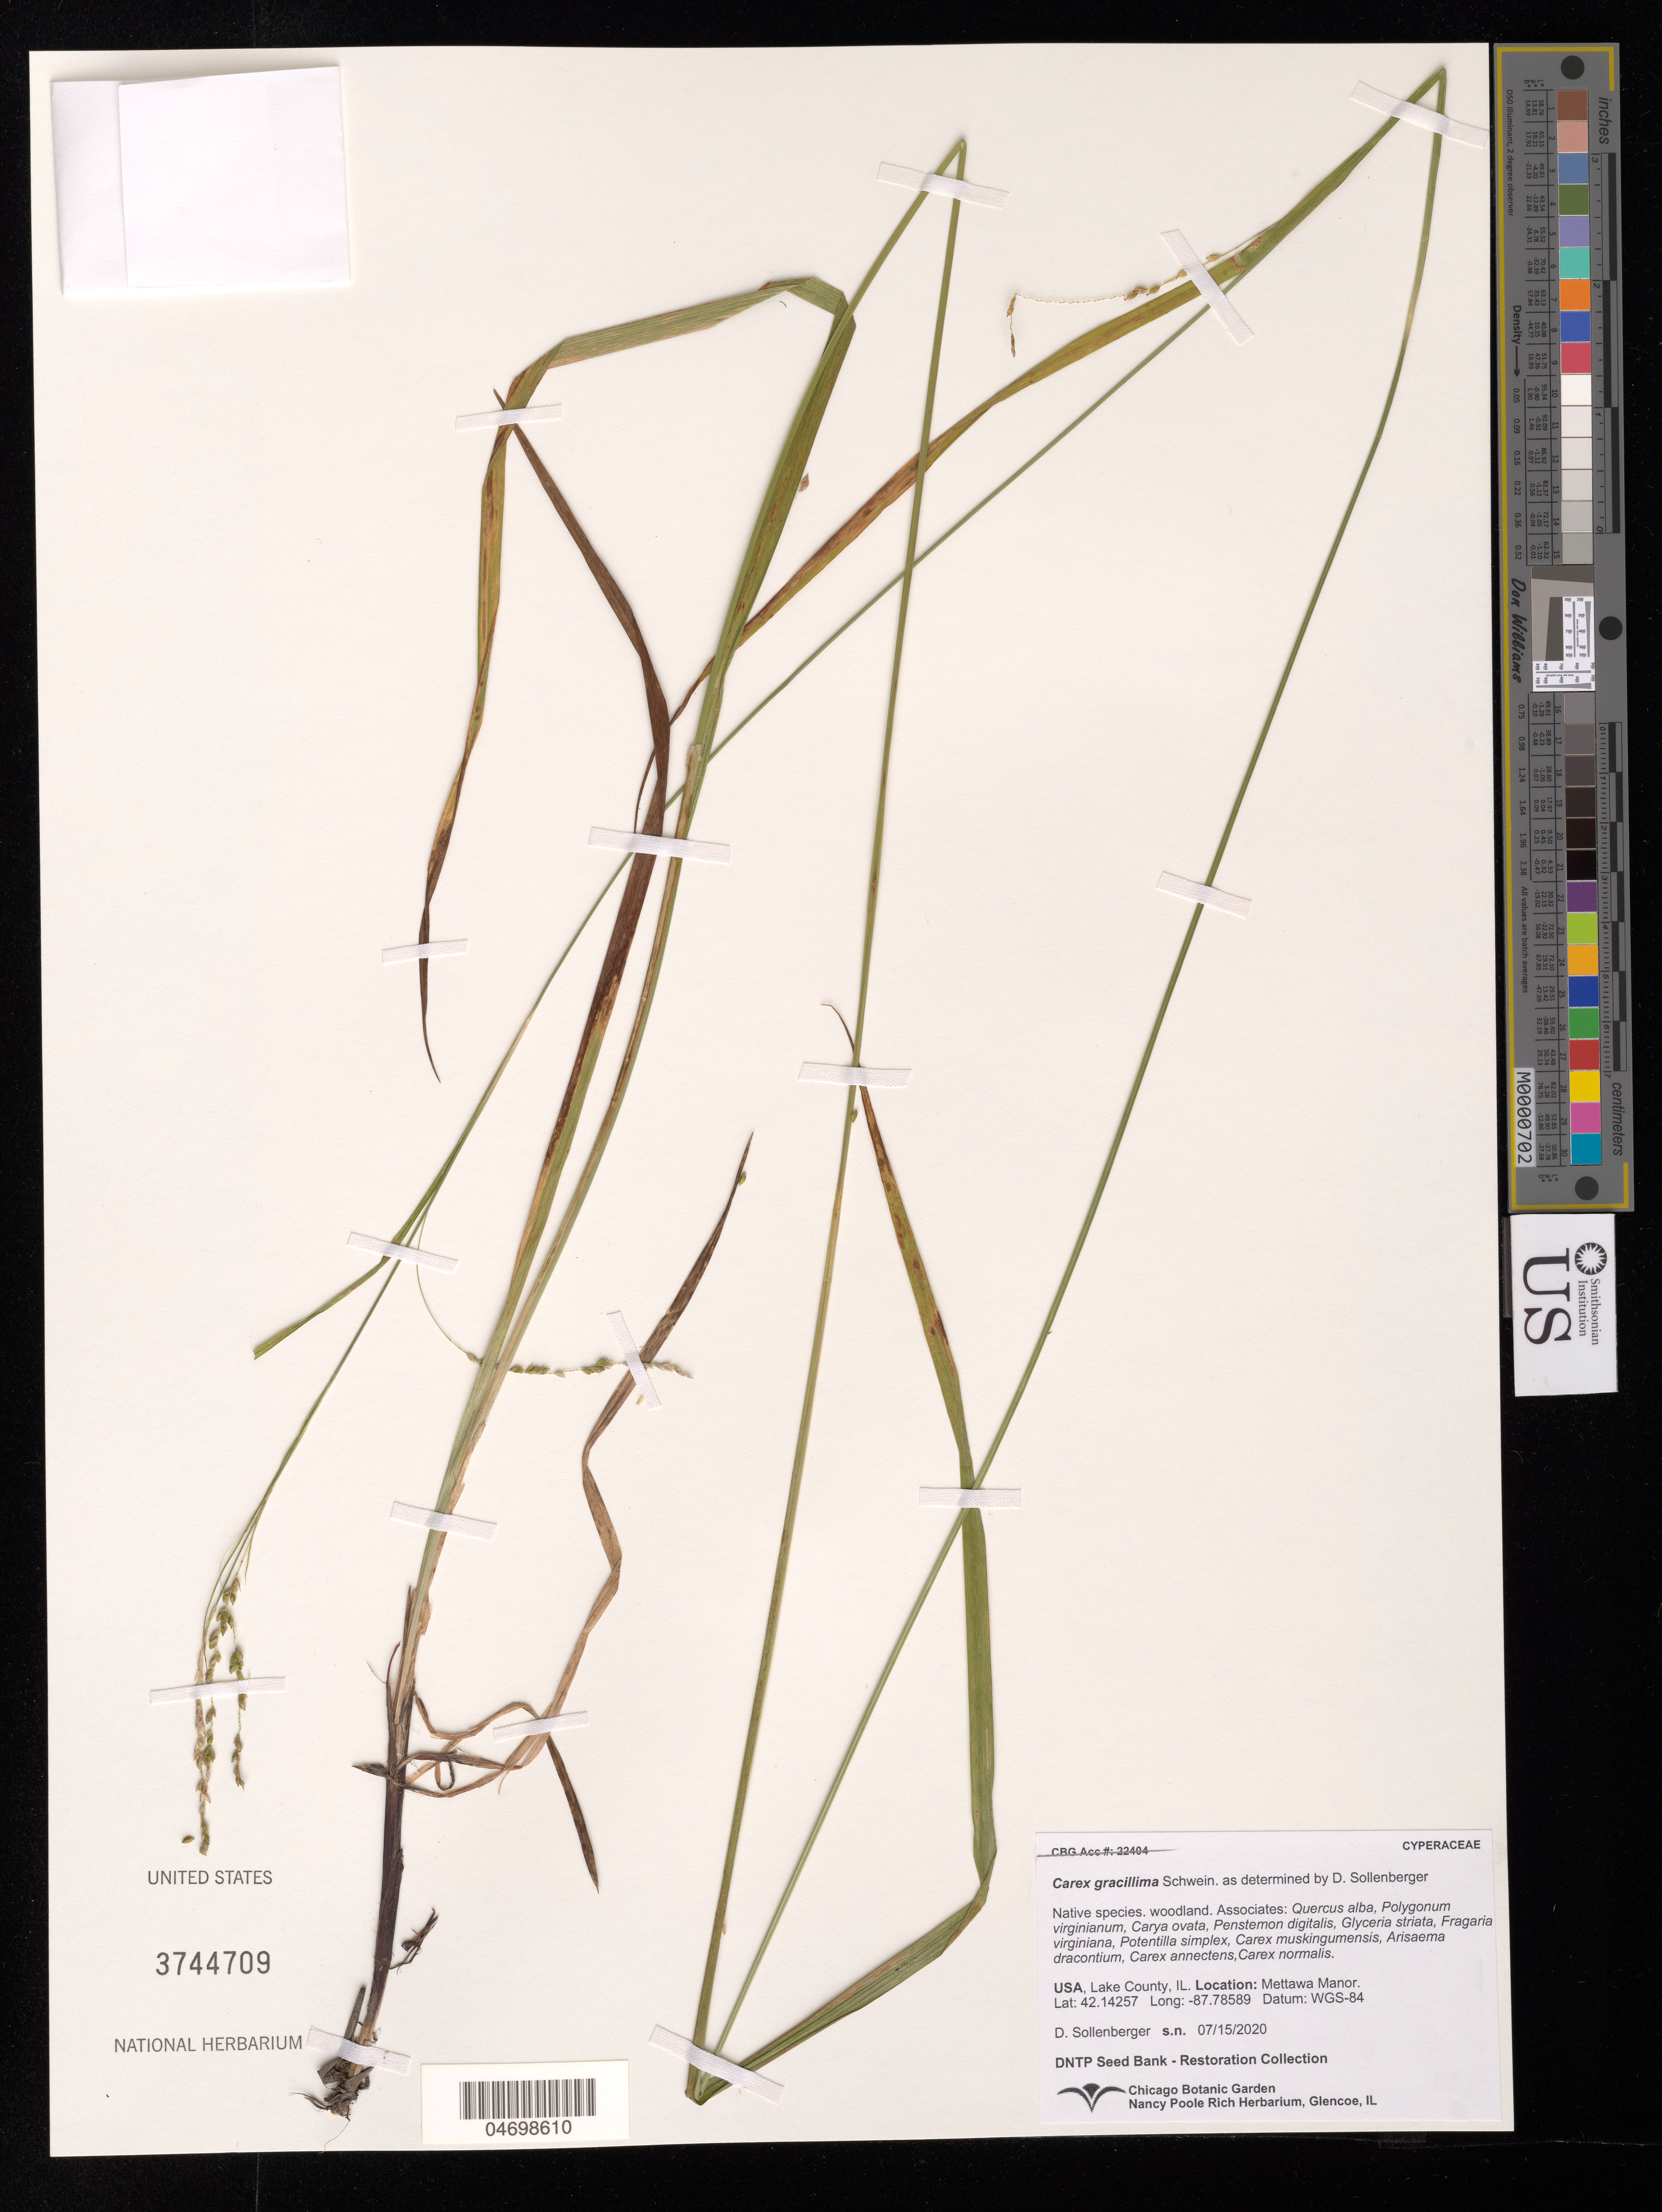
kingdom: Plantae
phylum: Tracheophyta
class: Liliopsida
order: Poales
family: Cyperaceae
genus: Carex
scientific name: Carex gracillima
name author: Schwein.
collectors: D. Sollenberger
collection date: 2020-07-15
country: United States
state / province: Illinois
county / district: Lake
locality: Mettawa Manor.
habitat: Woodland. With Quercus alba, Carya ovata, Glyceria striata, etc.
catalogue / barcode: US 3744709